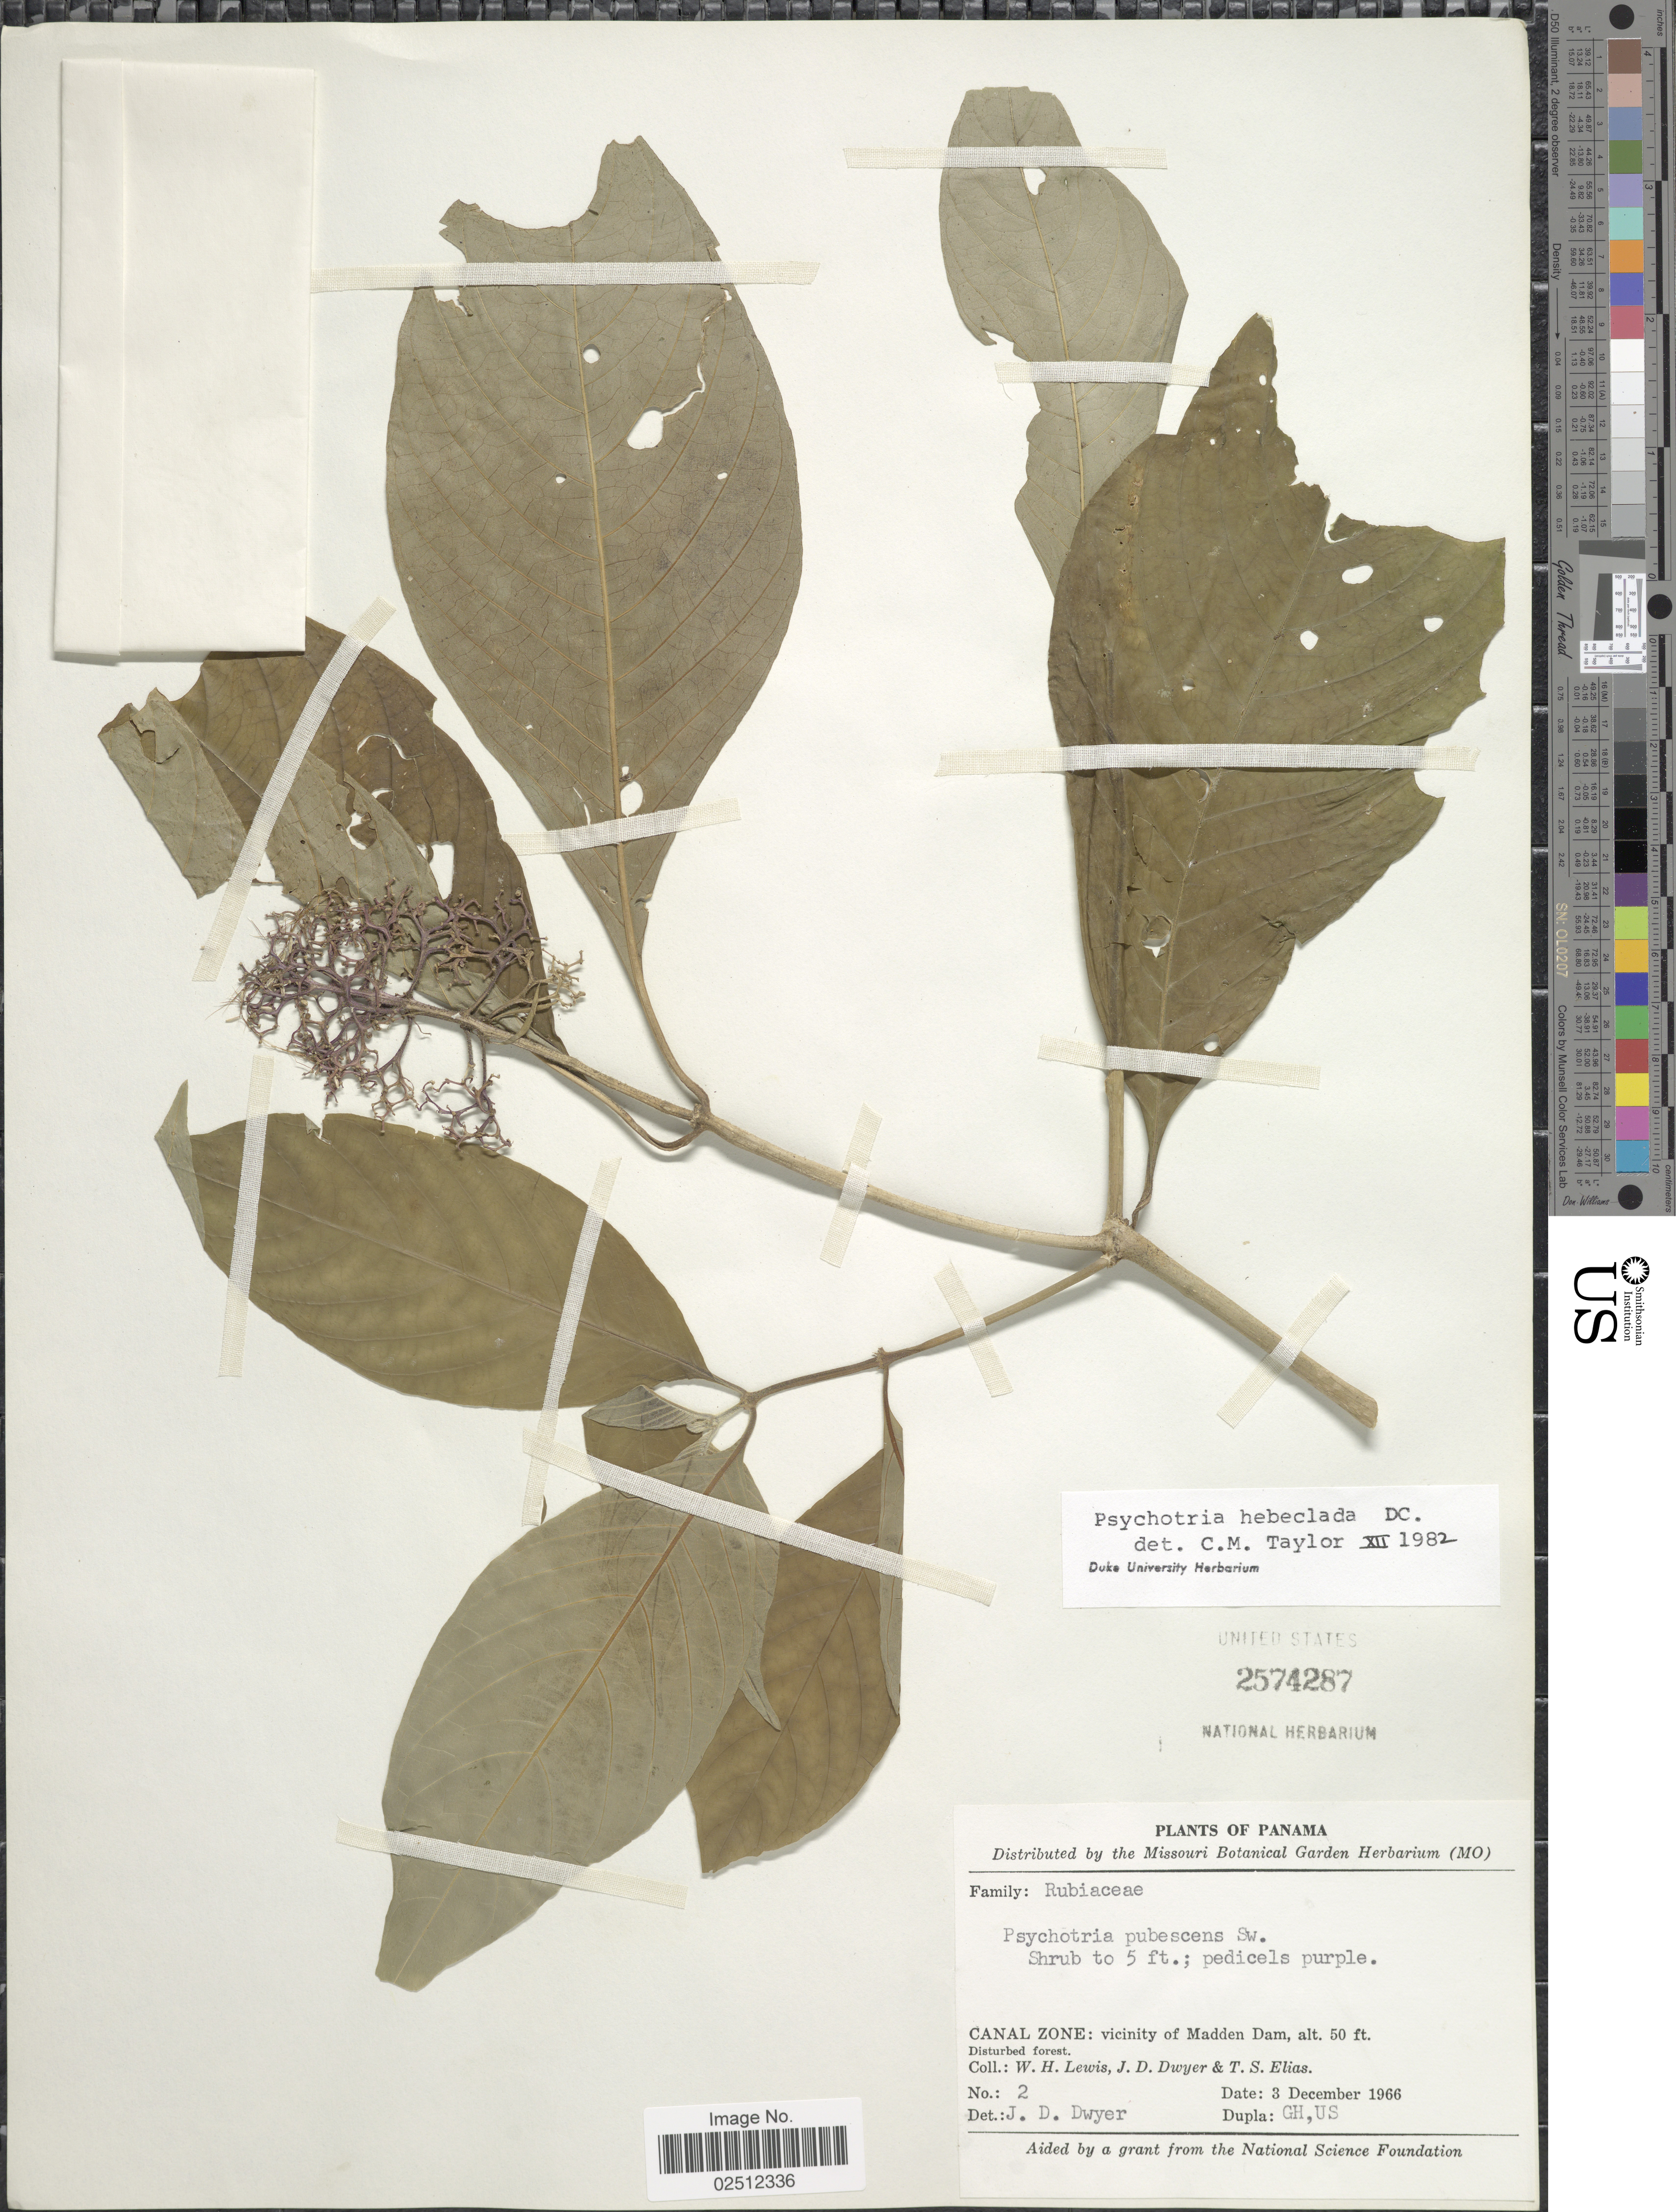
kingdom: Plantae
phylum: Tracheophyta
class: Magnoliopsida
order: Gentianales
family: Rubiaceae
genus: Psychotria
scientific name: Psychotria hebeclada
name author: DC.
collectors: W. H. Lewis, J. D. Dwyer & T. S. Elias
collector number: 2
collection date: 1966-12-03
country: Panama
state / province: Colón / Panamá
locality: Vicinity of Madden Dam, Disturbed forest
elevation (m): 15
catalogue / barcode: US 2574287